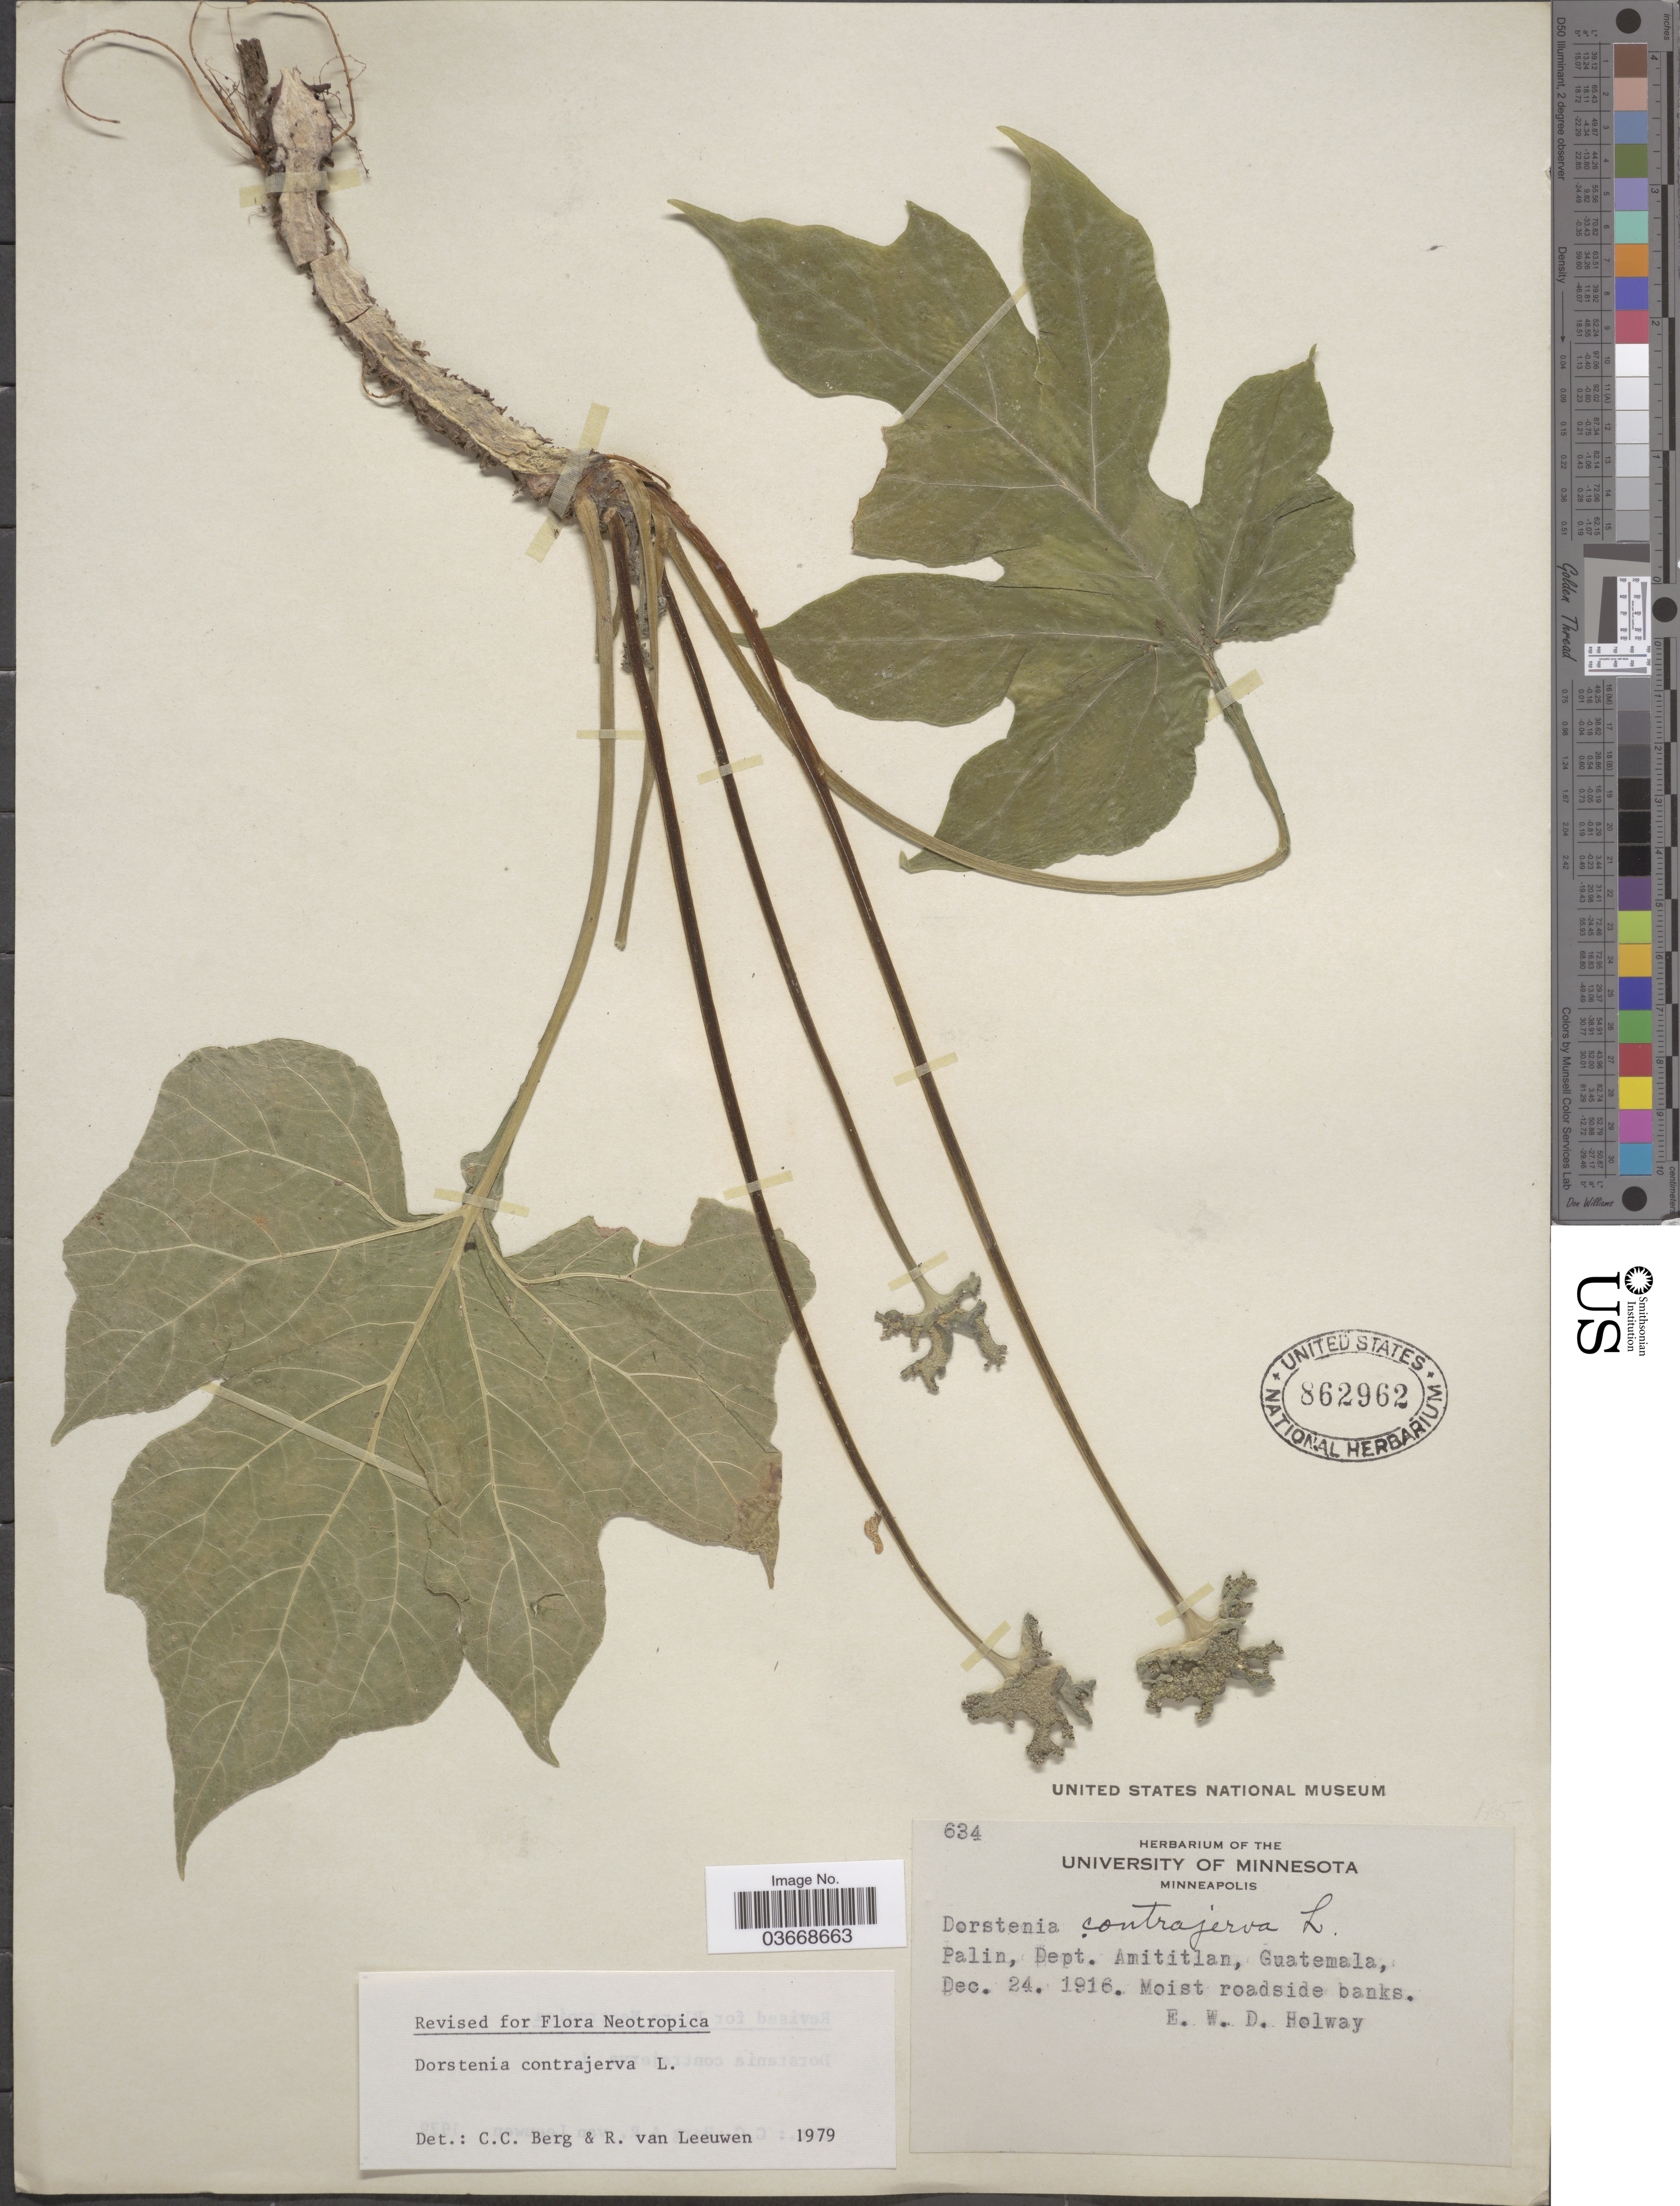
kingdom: Plantae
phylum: Tracheophyta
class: Magnoliopsida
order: Rosales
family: Moraceae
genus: Dorstenia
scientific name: Dorstenia contrajerva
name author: L.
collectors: E. W. D. Holway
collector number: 634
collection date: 1916-12-24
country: Guatemala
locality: Palin, Dept. Amititlan.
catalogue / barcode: US 862962